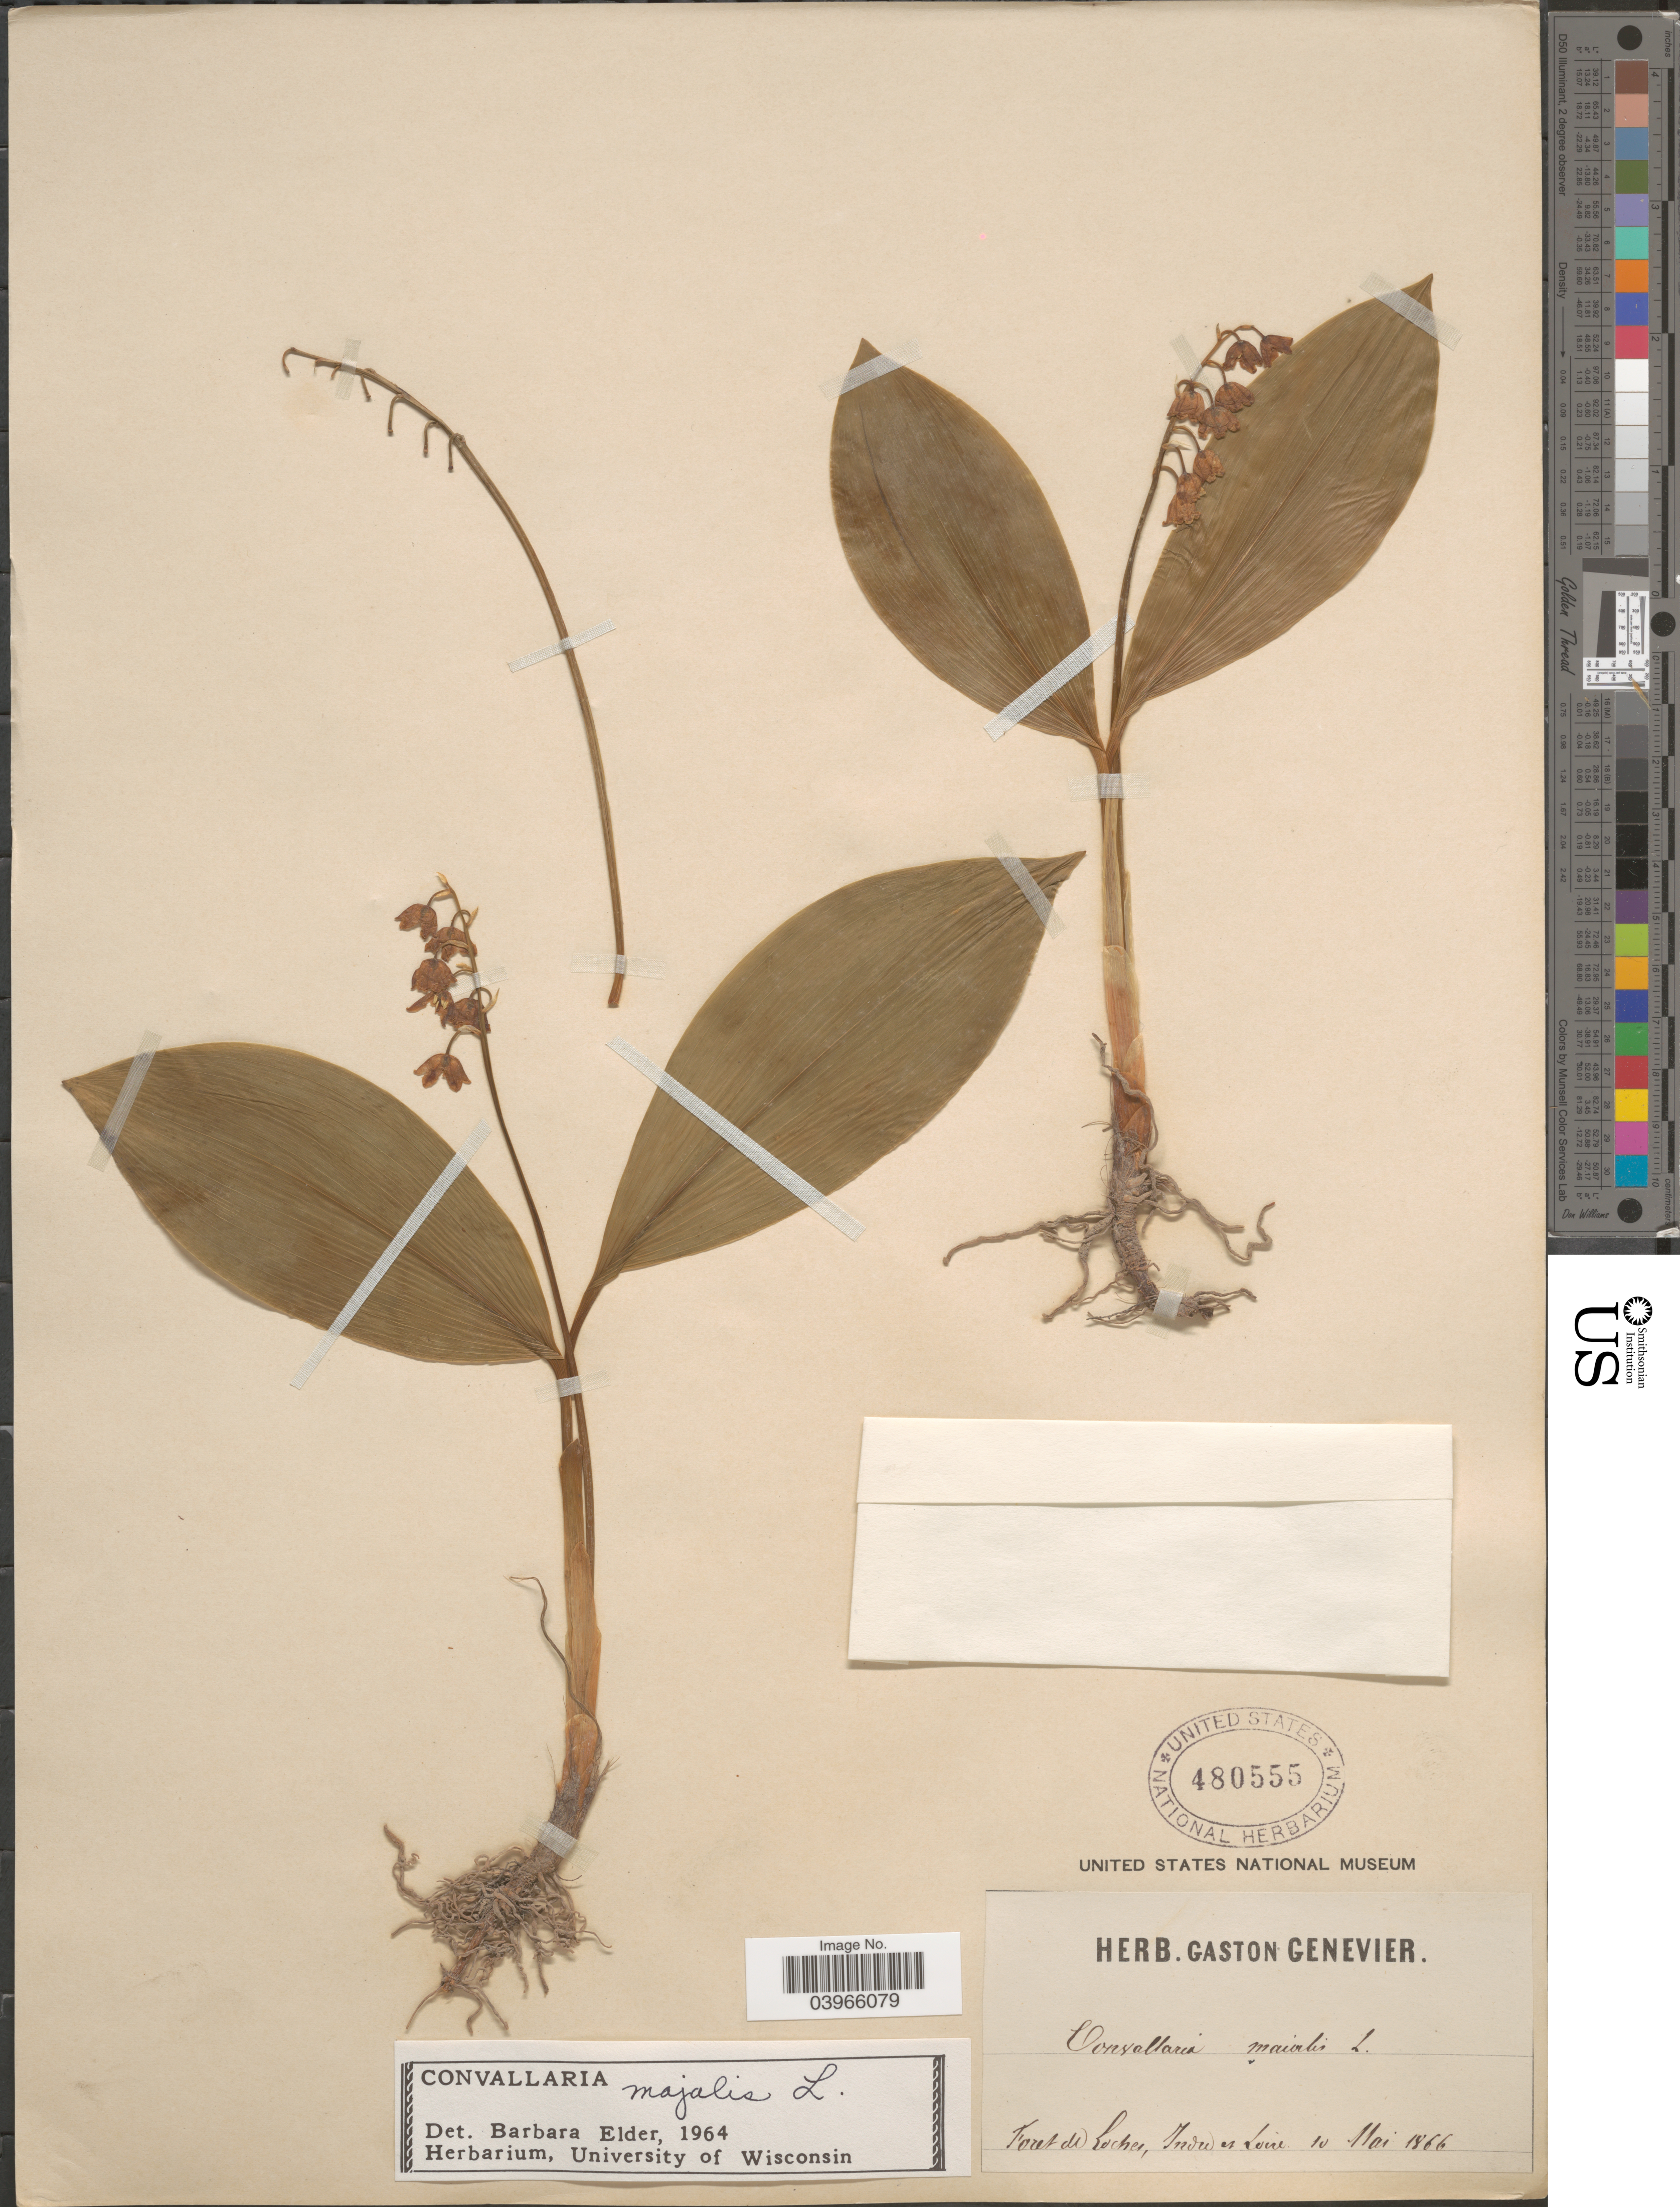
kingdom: Plantae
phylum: Tracheophyta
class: Liliopsida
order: Asparagales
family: Asparagaceae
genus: Convallaria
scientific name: Convallaria majalis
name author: L.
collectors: ex herb. G. Genevier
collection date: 1866-05-10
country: France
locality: Foret du Rocher, Indre et Loire.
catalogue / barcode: US 480555